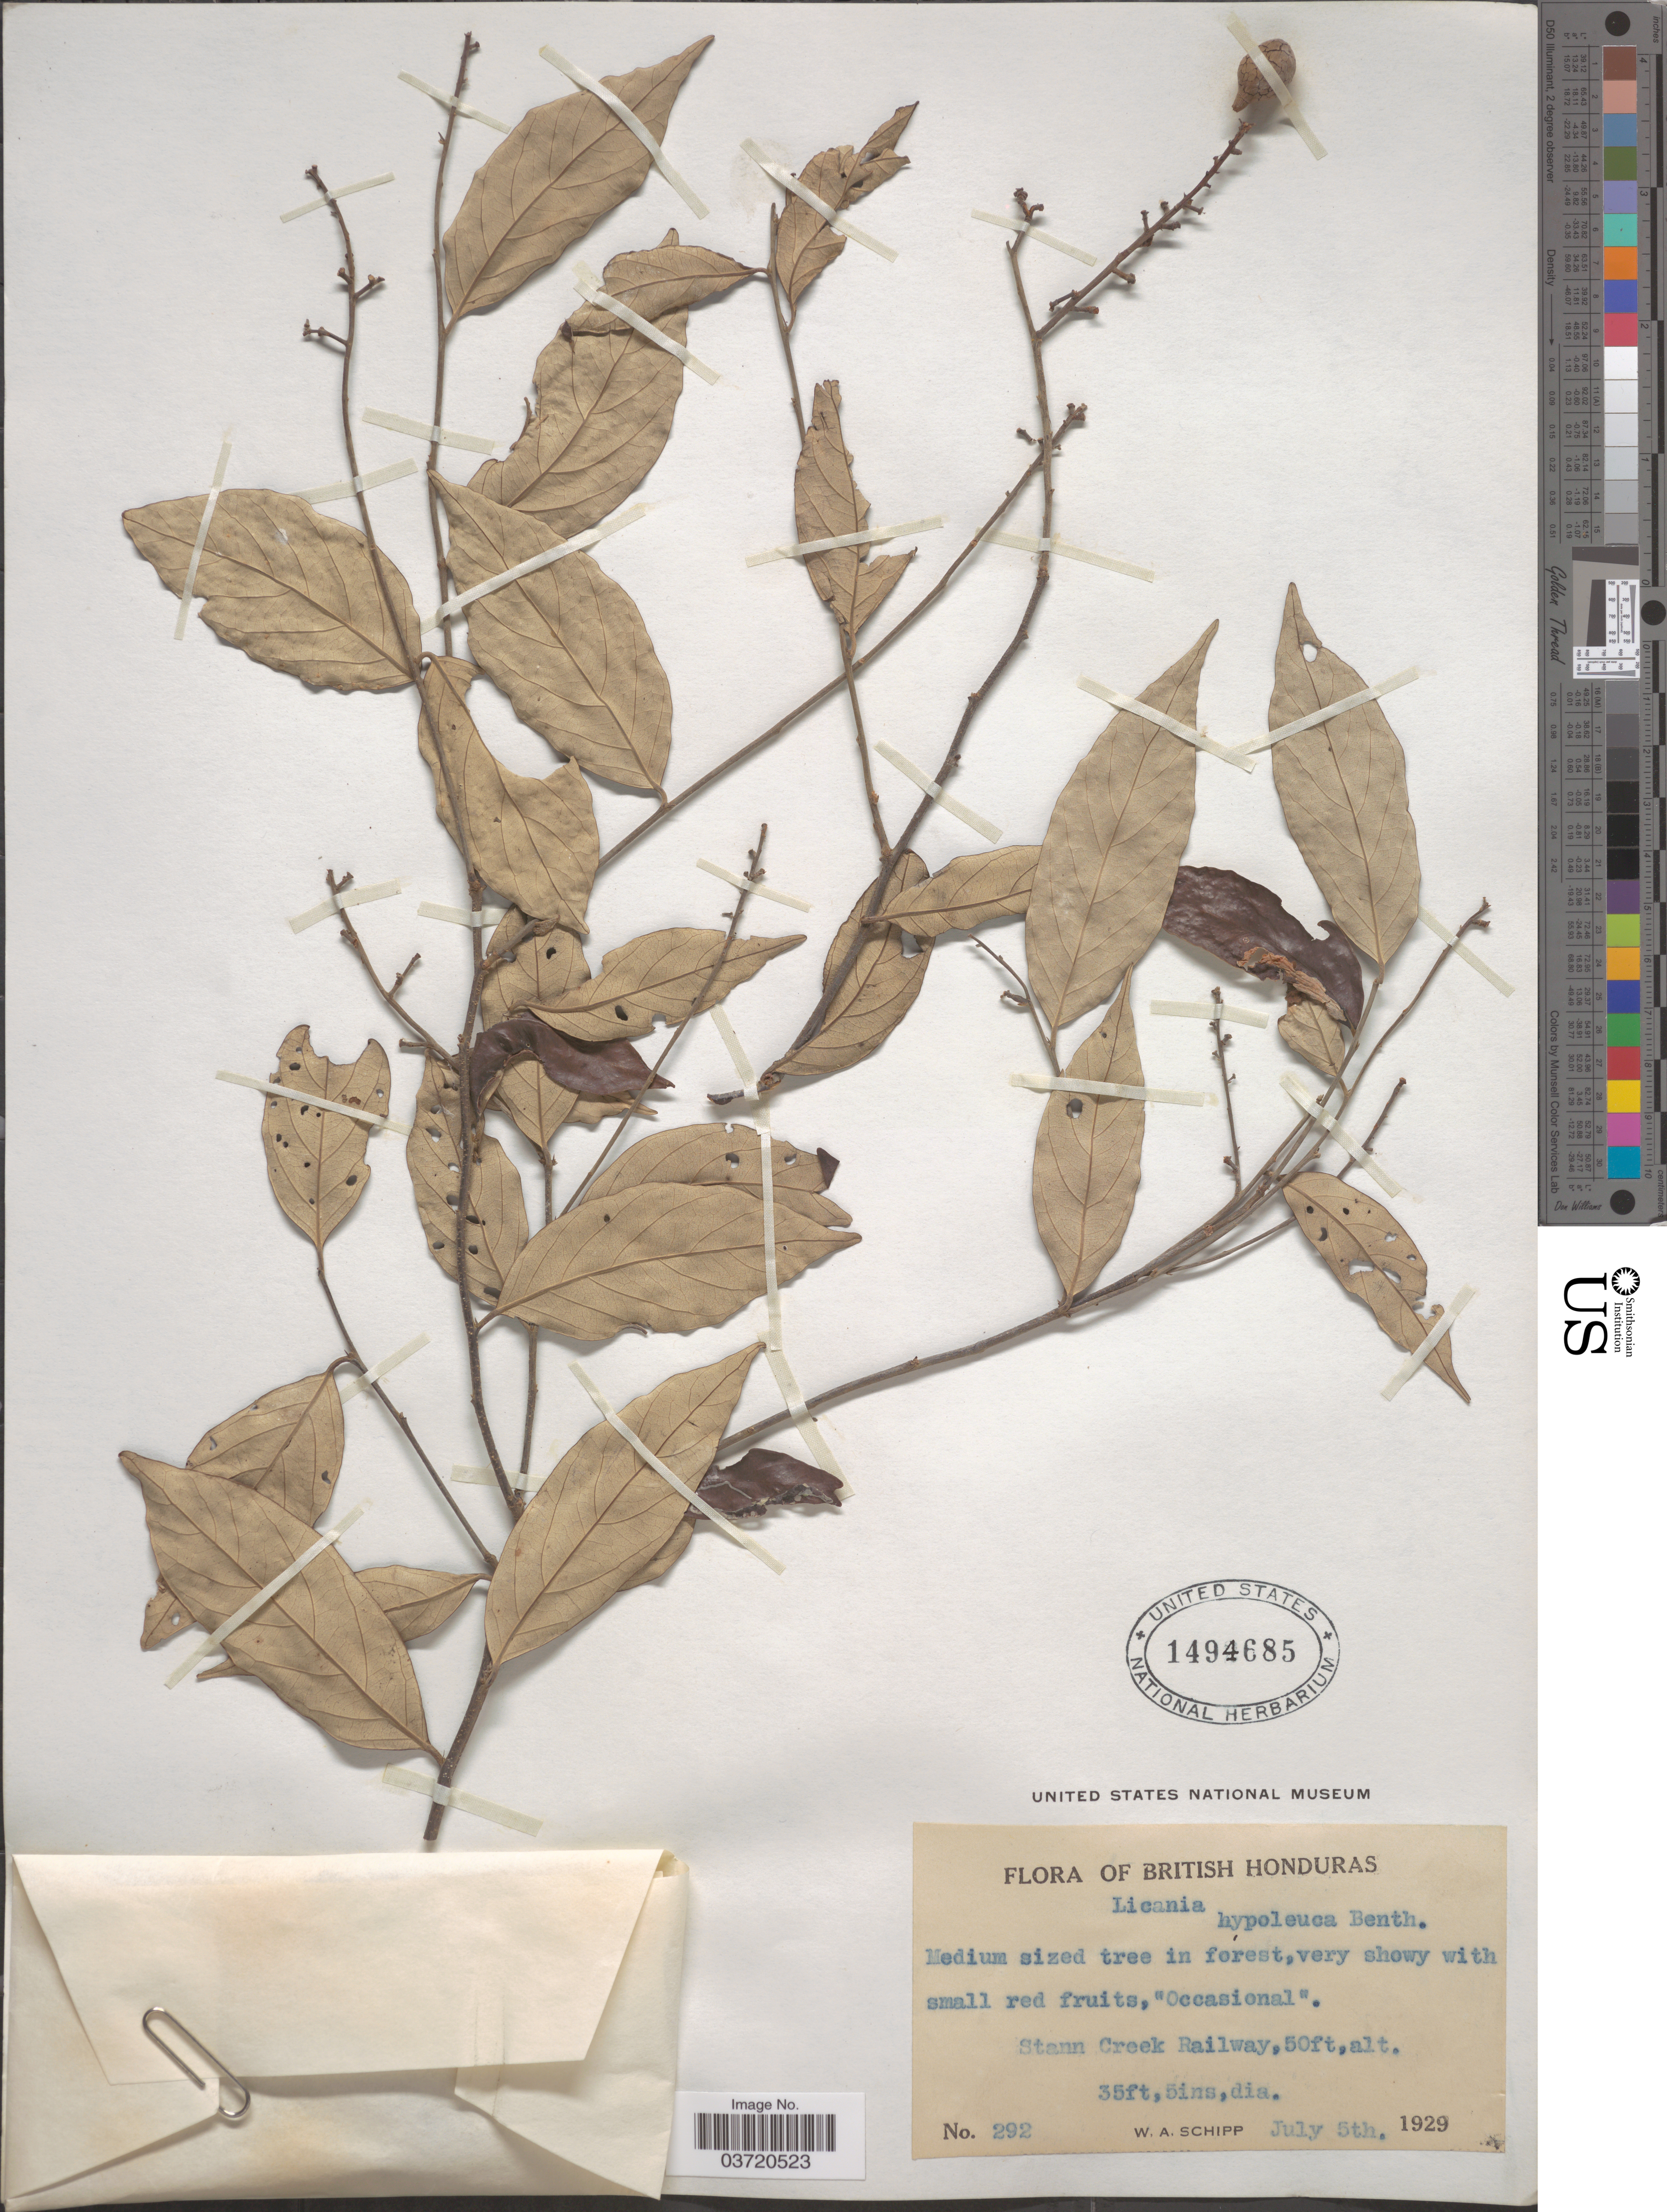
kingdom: Plantae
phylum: Tracheophyta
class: Magnoliopsida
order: Malpighiales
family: Chrysobalanaceae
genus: Licania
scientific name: Licania hypoleuca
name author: Benth.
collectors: W. Schipp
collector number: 292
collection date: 1929-07-05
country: Belize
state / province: Stann Creek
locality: British Honduras. Stann Creek Railway.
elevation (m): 15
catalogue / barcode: US 1494685